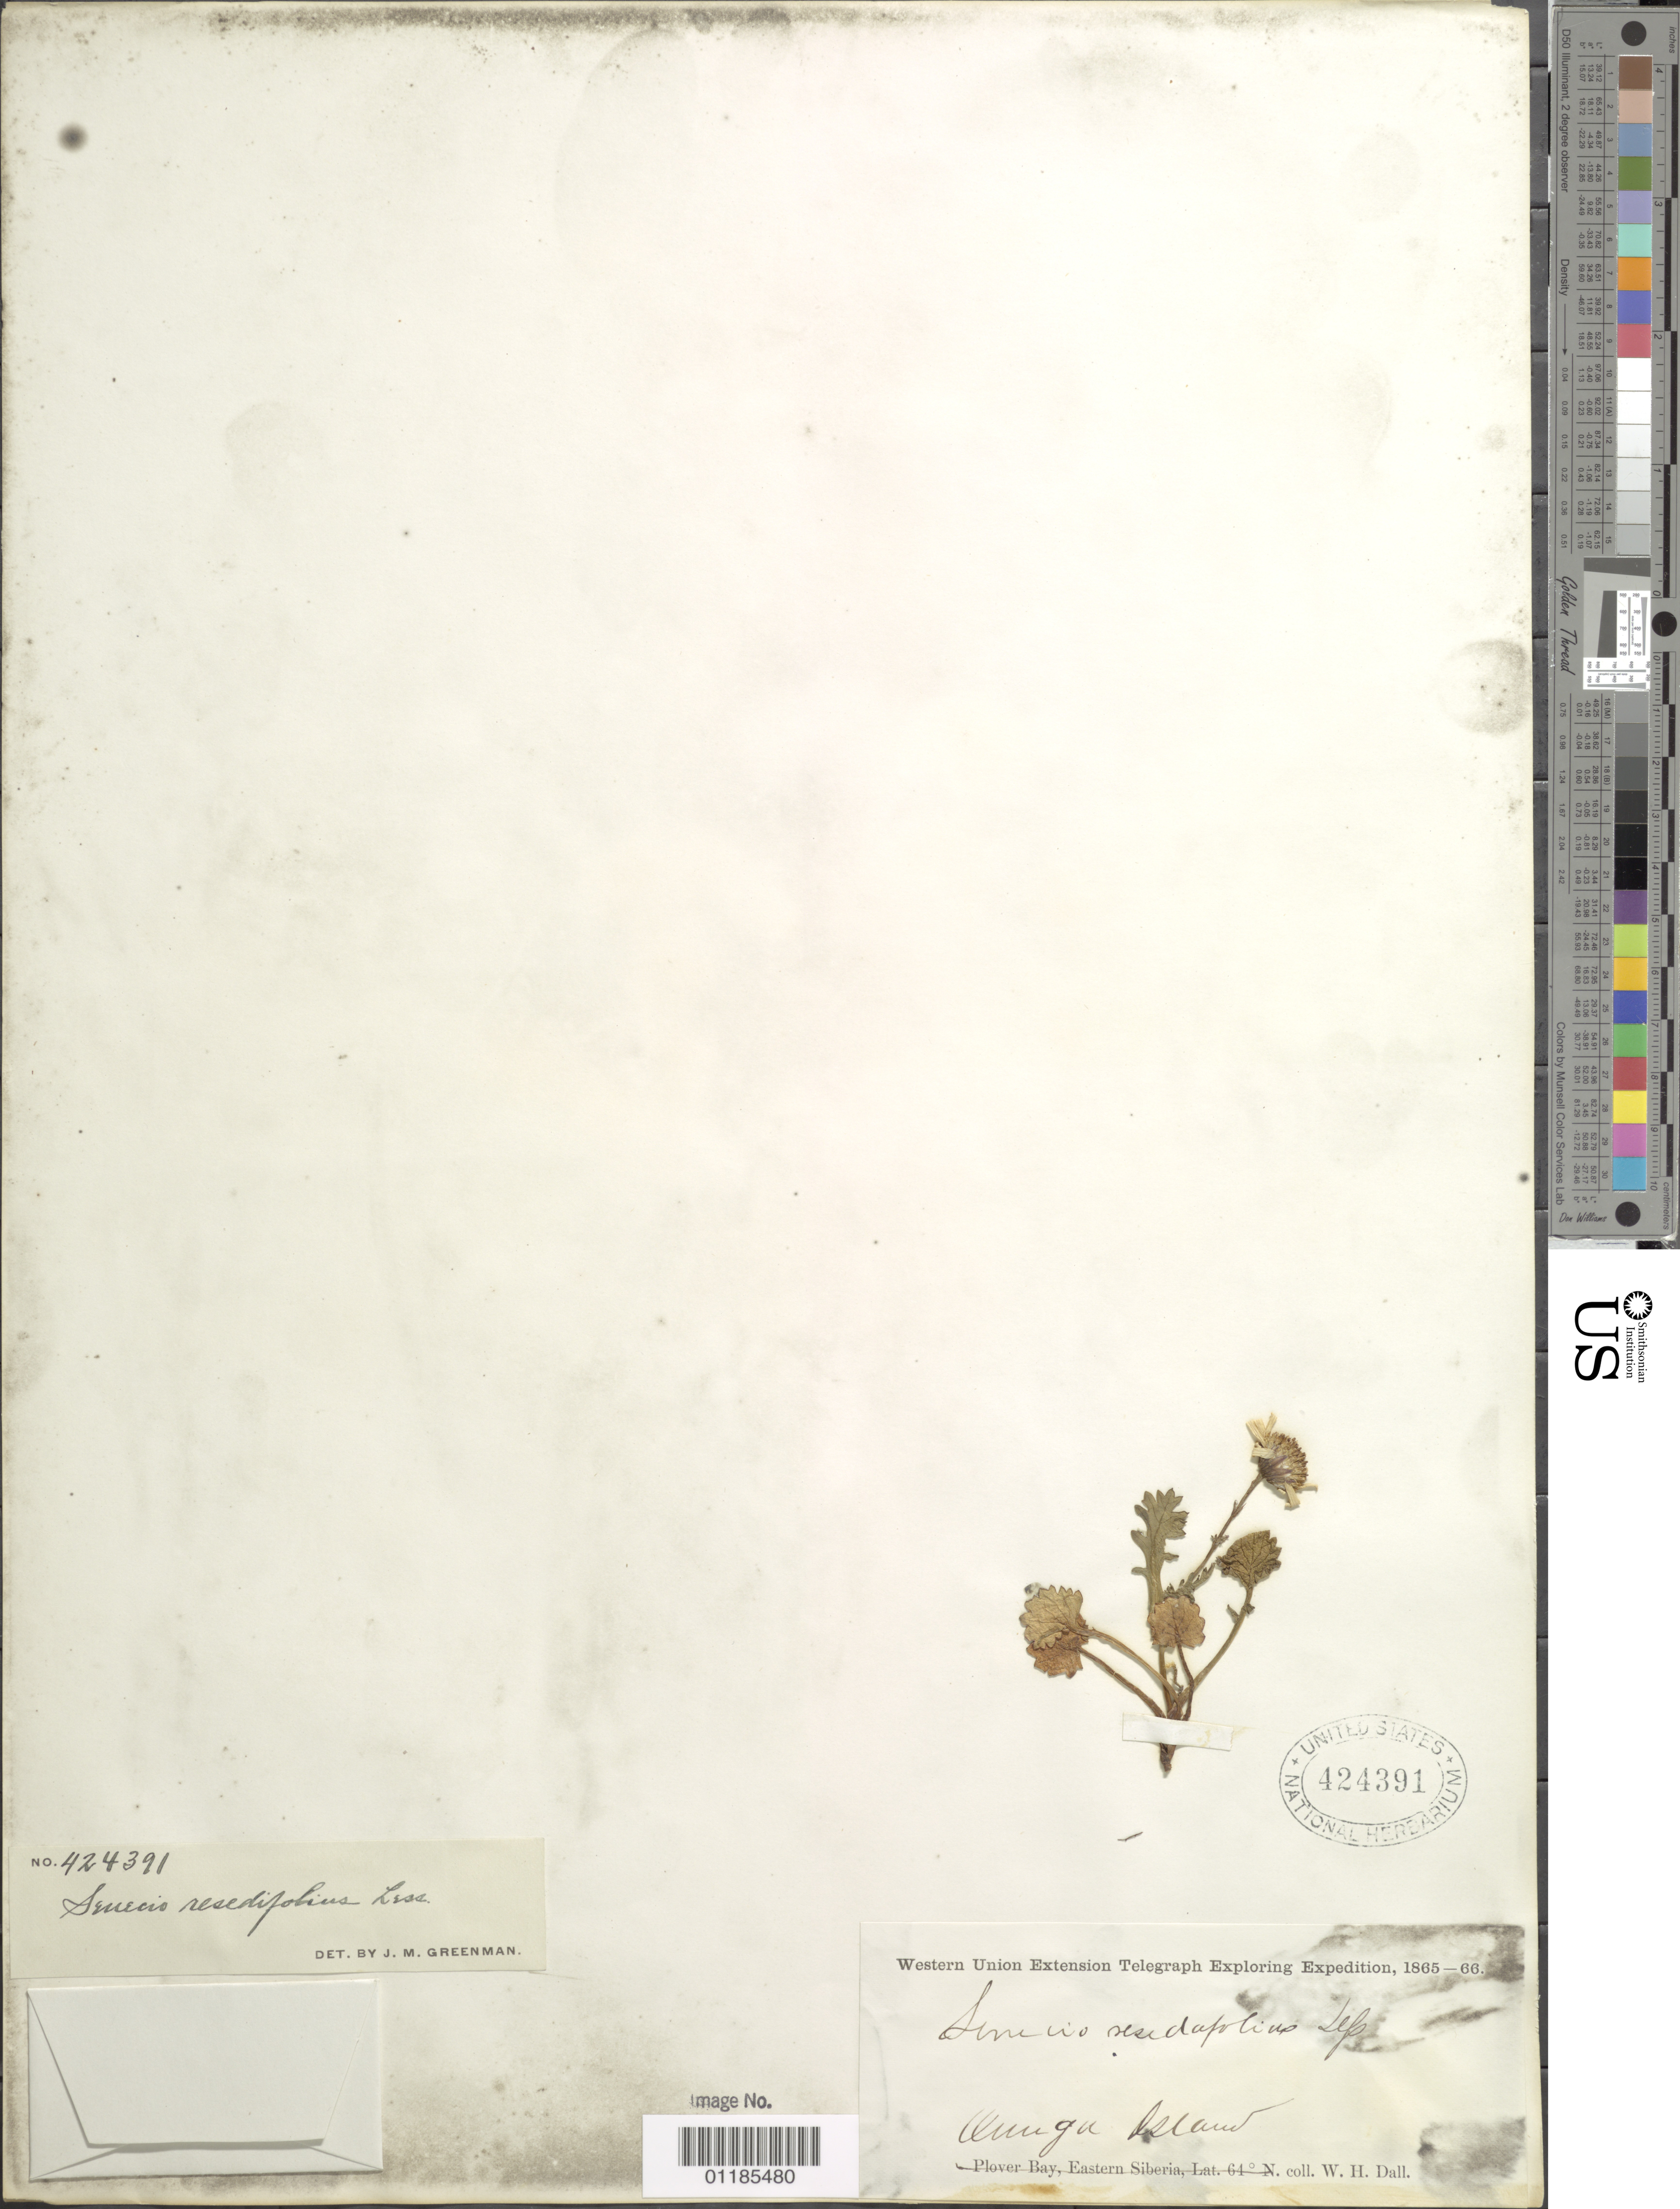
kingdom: Plantae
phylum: Tracheophyta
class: Magnoliopsida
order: Asterales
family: Asteraceae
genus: Packera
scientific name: Packera heterophylla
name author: (Fisch.) E. Wiebe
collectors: W. Dall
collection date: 1865/1866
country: United States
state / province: Alaska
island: Unga Island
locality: Unga Island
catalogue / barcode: US 424391